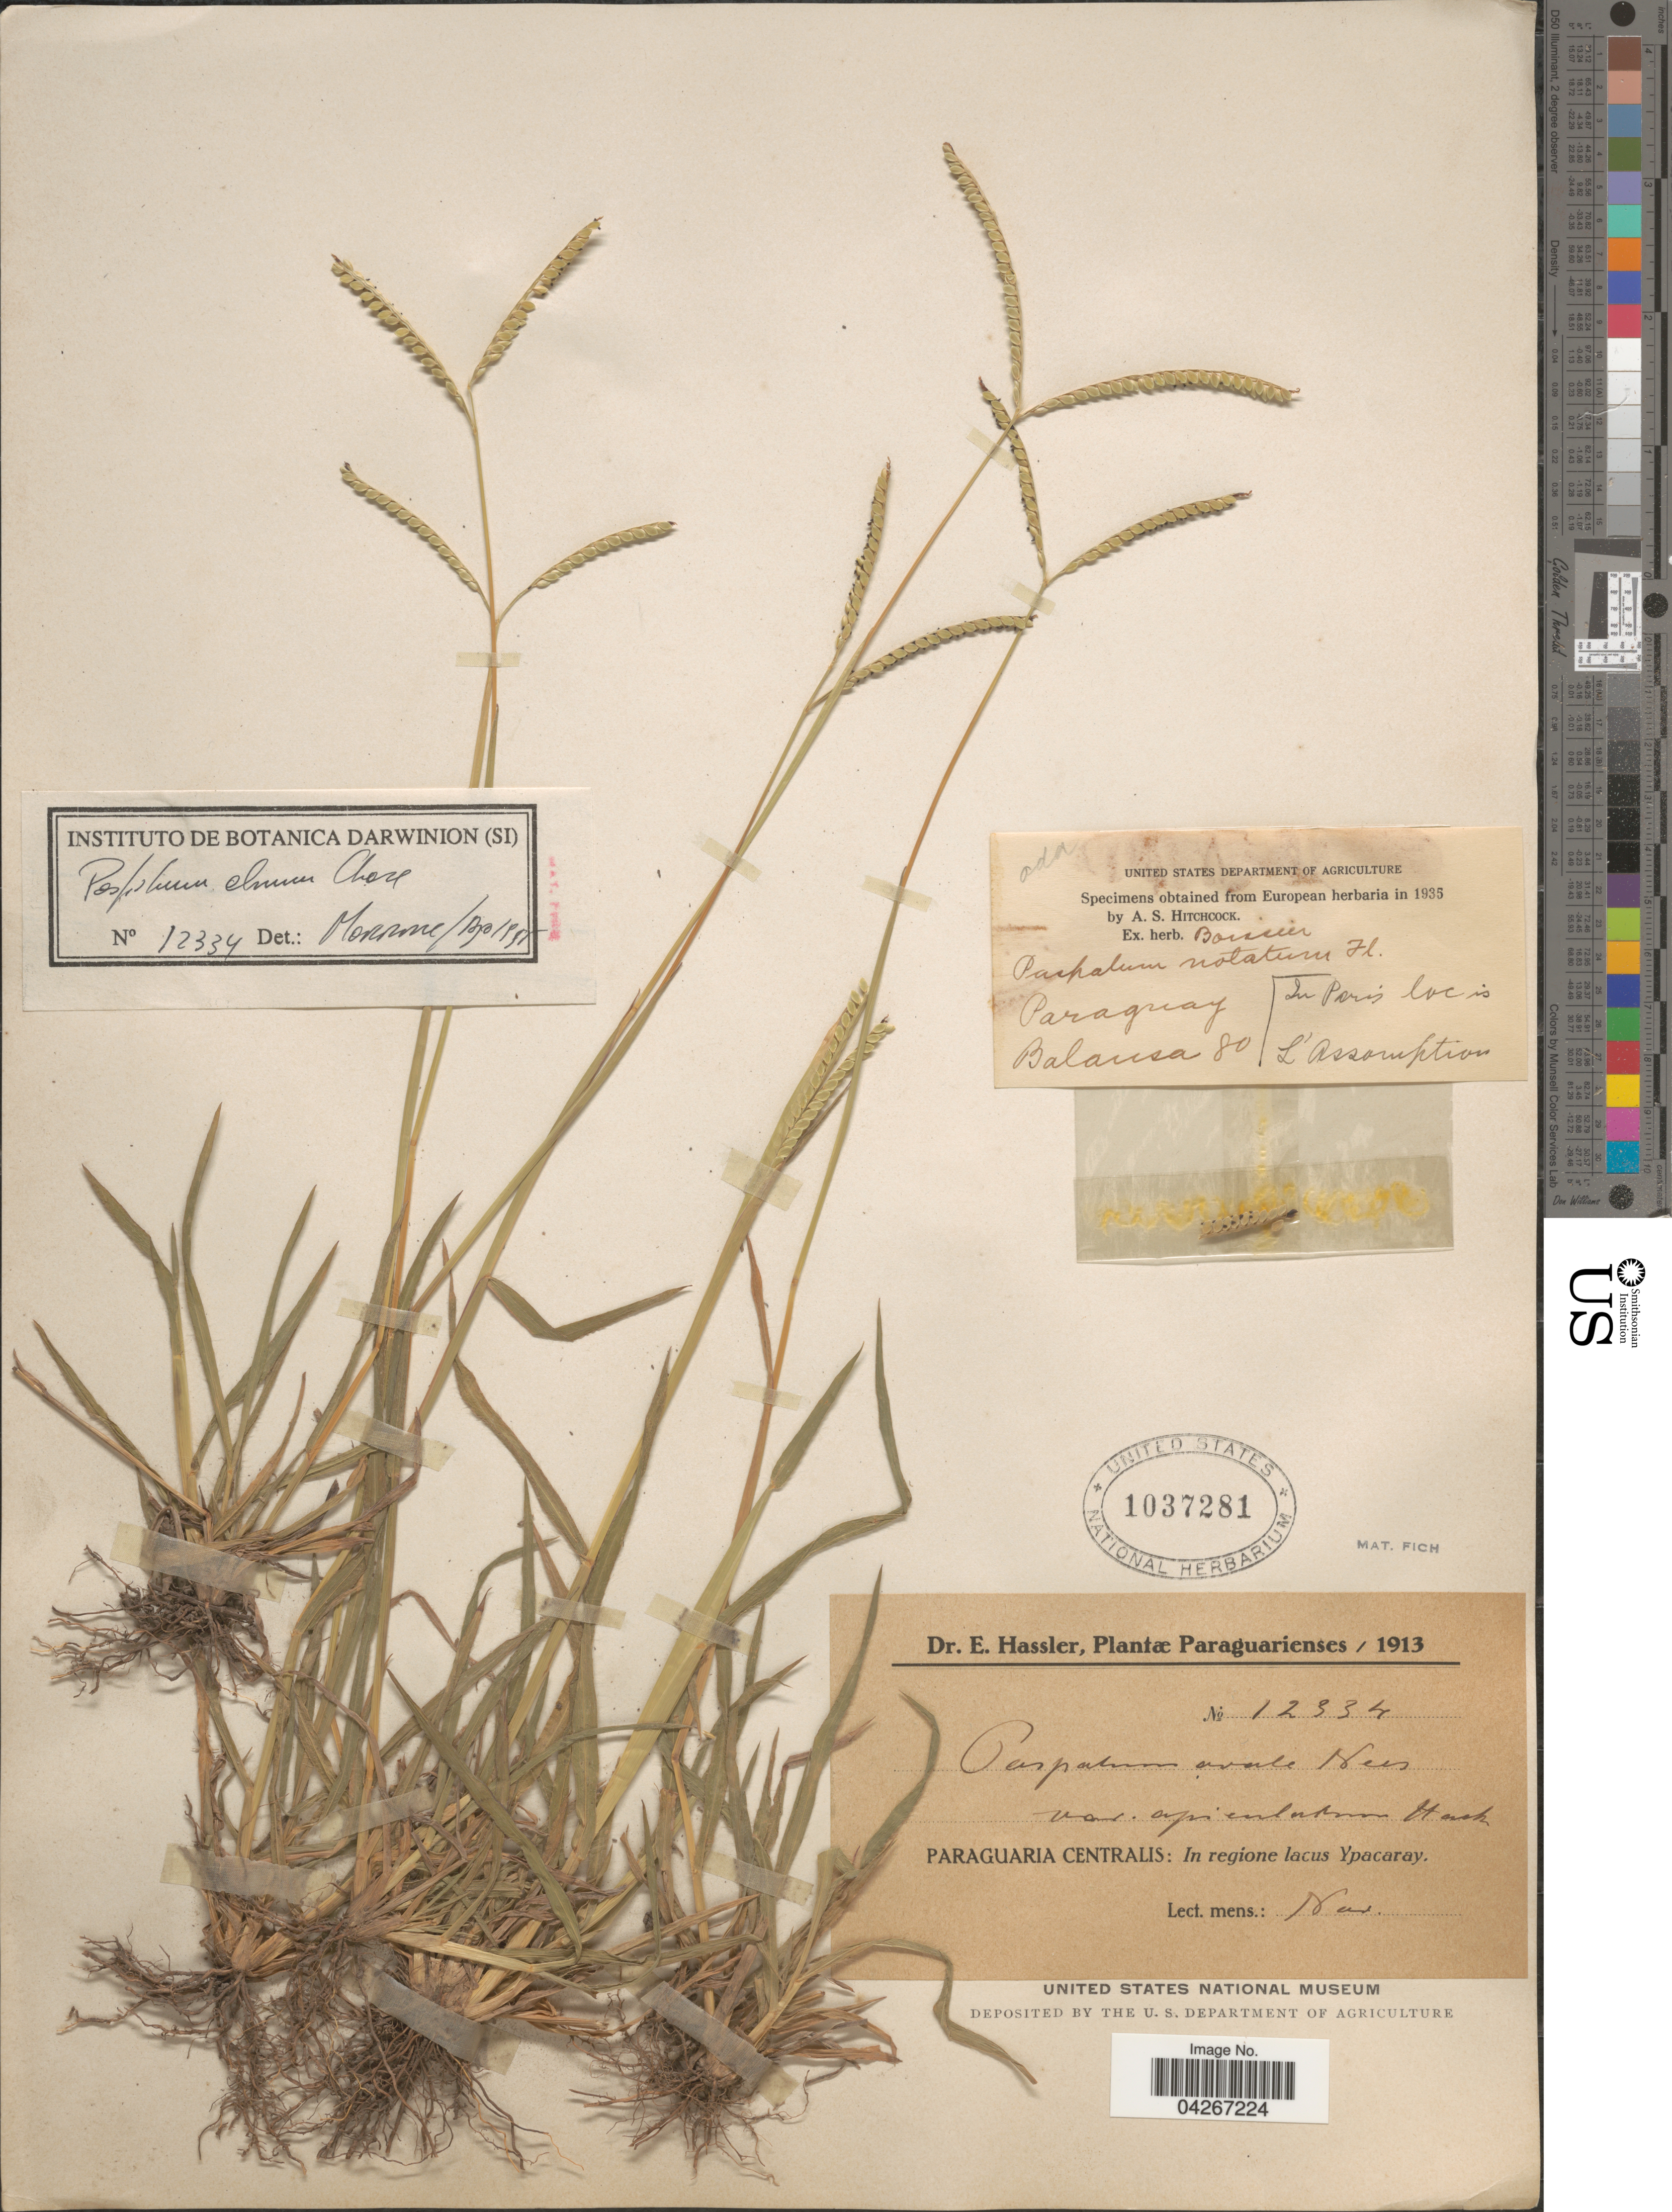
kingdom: Plantae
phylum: Tracheophyta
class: Liliopsida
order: Poales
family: Poaceae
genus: Paspalum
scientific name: Paspalum almum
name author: Chase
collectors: E. Hassler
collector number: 12334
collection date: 1913-11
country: Paraguay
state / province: Paraguari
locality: Paraguarienses. Paraguaria Centralis: In regione lacus Ypacaray.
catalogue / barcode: US 1037281-2